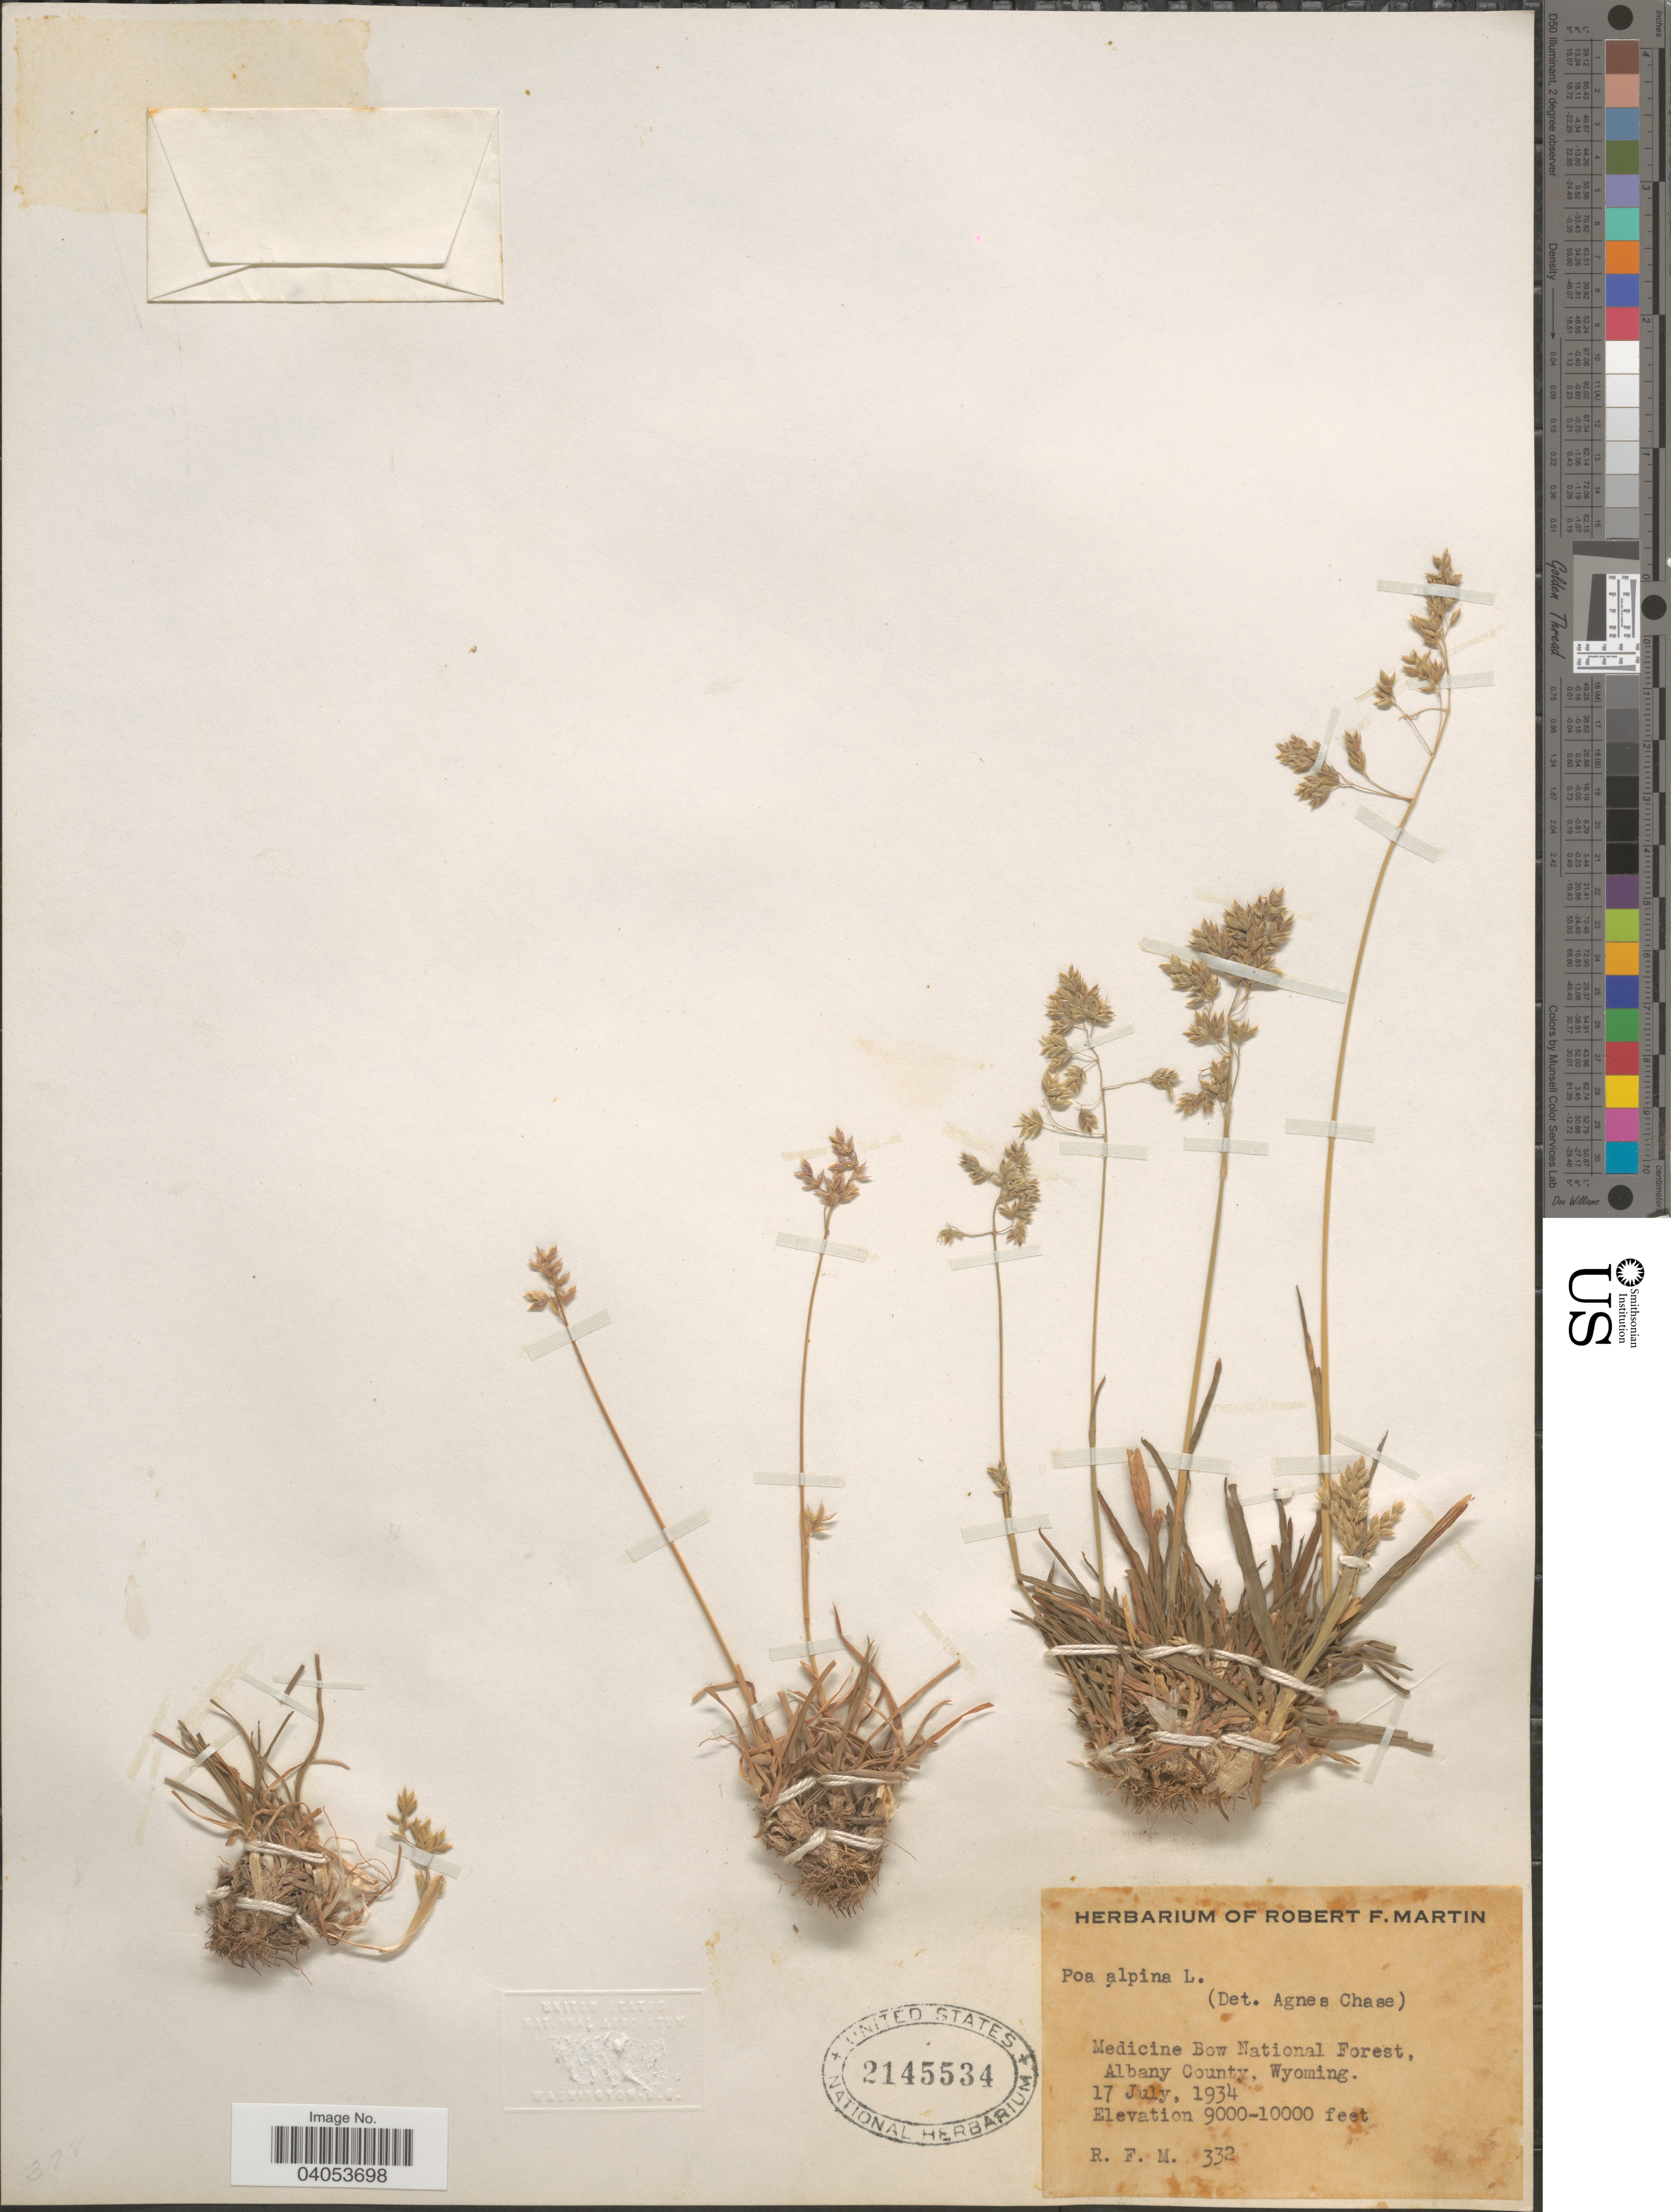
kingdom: Plantae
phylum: Tracheophyta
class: Liliopsida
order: Poales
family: Poaceae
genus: Poa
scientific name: Poa alpina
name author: L.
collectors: R. F. Martin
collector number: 332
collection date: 1934-07-17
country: United States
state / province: Wyoming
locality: Medicine Bow National Forest, Albany County.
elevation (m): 2743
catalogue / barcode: US 2145534